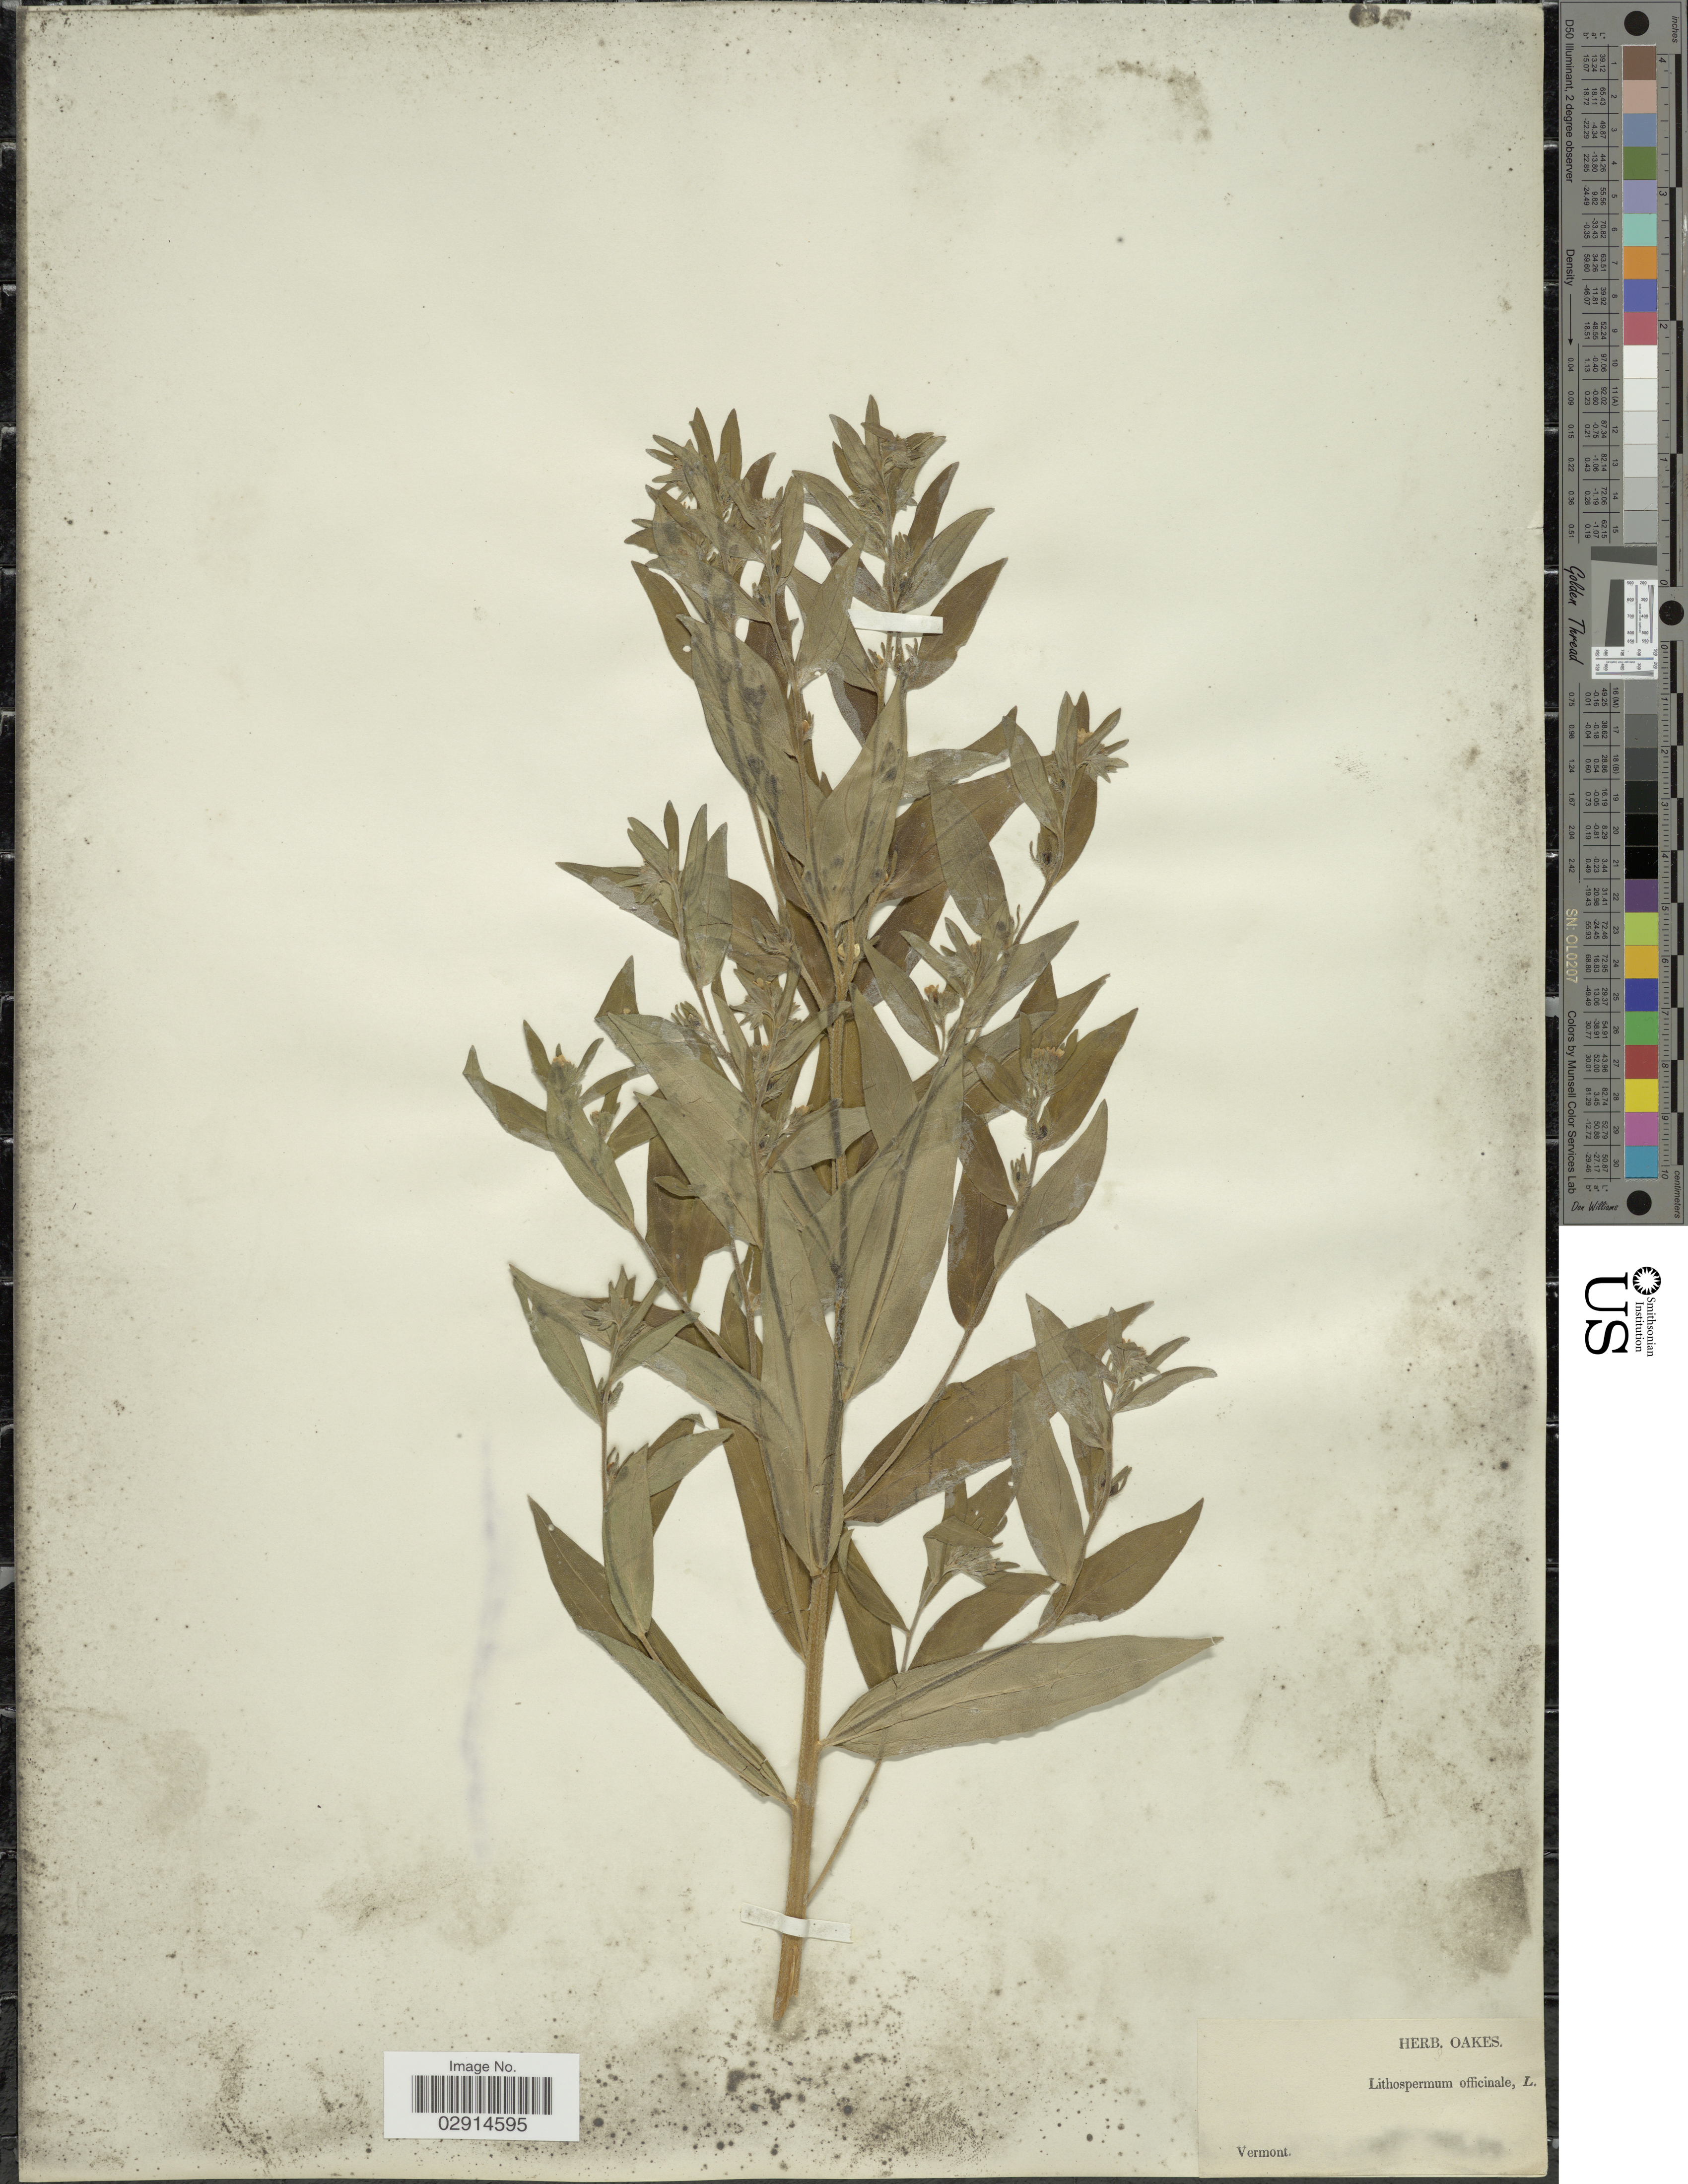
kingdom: Plantae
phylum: Tracheophyta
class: Magnoliopsida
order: Boraginales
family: Boraginaceae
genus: Lithospermum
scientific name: Lithospermum officinale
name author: L.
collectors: ex herb. Oakes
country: United States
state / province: Vermont